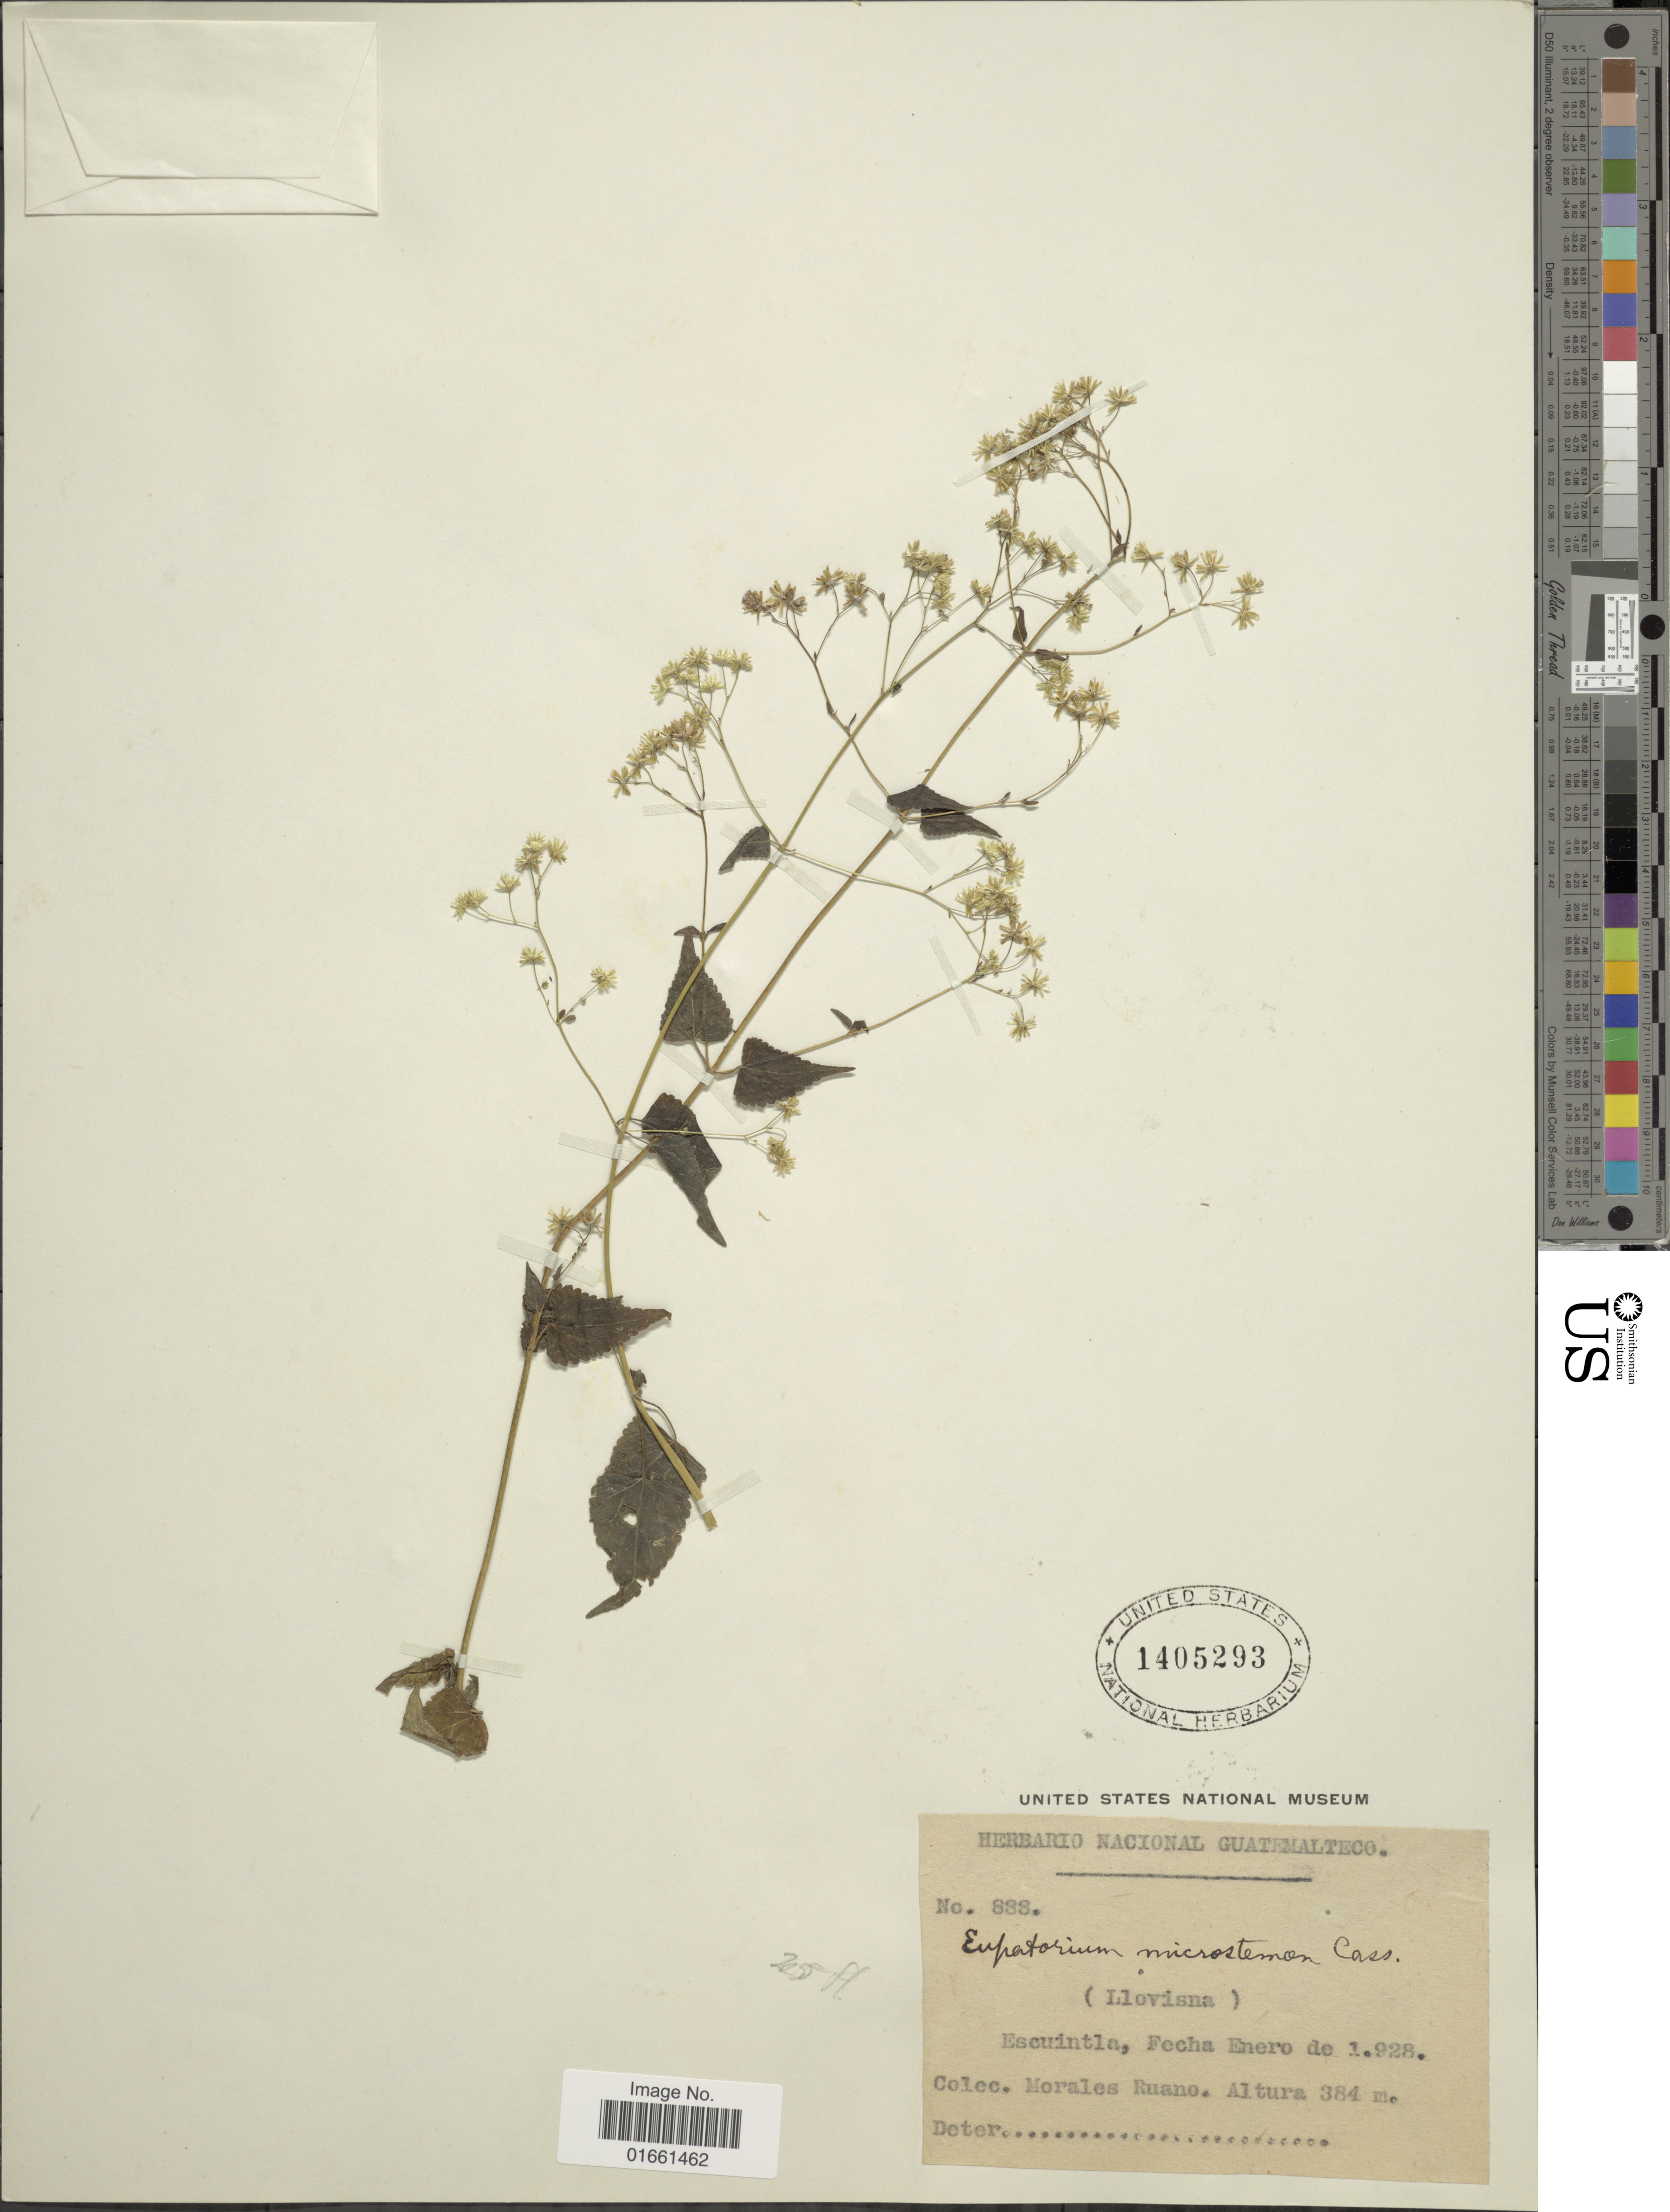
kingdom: Plantae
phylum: Tracheophyta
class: Magnoliopsida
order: Asterales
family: Asteraceae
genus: Fleischmannia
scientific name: Fleischmannia multinervis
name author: (Benth.) R.M. King & H. Rob.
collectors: M. Ruano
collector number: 888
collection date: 1928-01-01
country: Guatemala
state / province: Escuintla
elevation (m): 384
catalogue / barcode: US 1405293